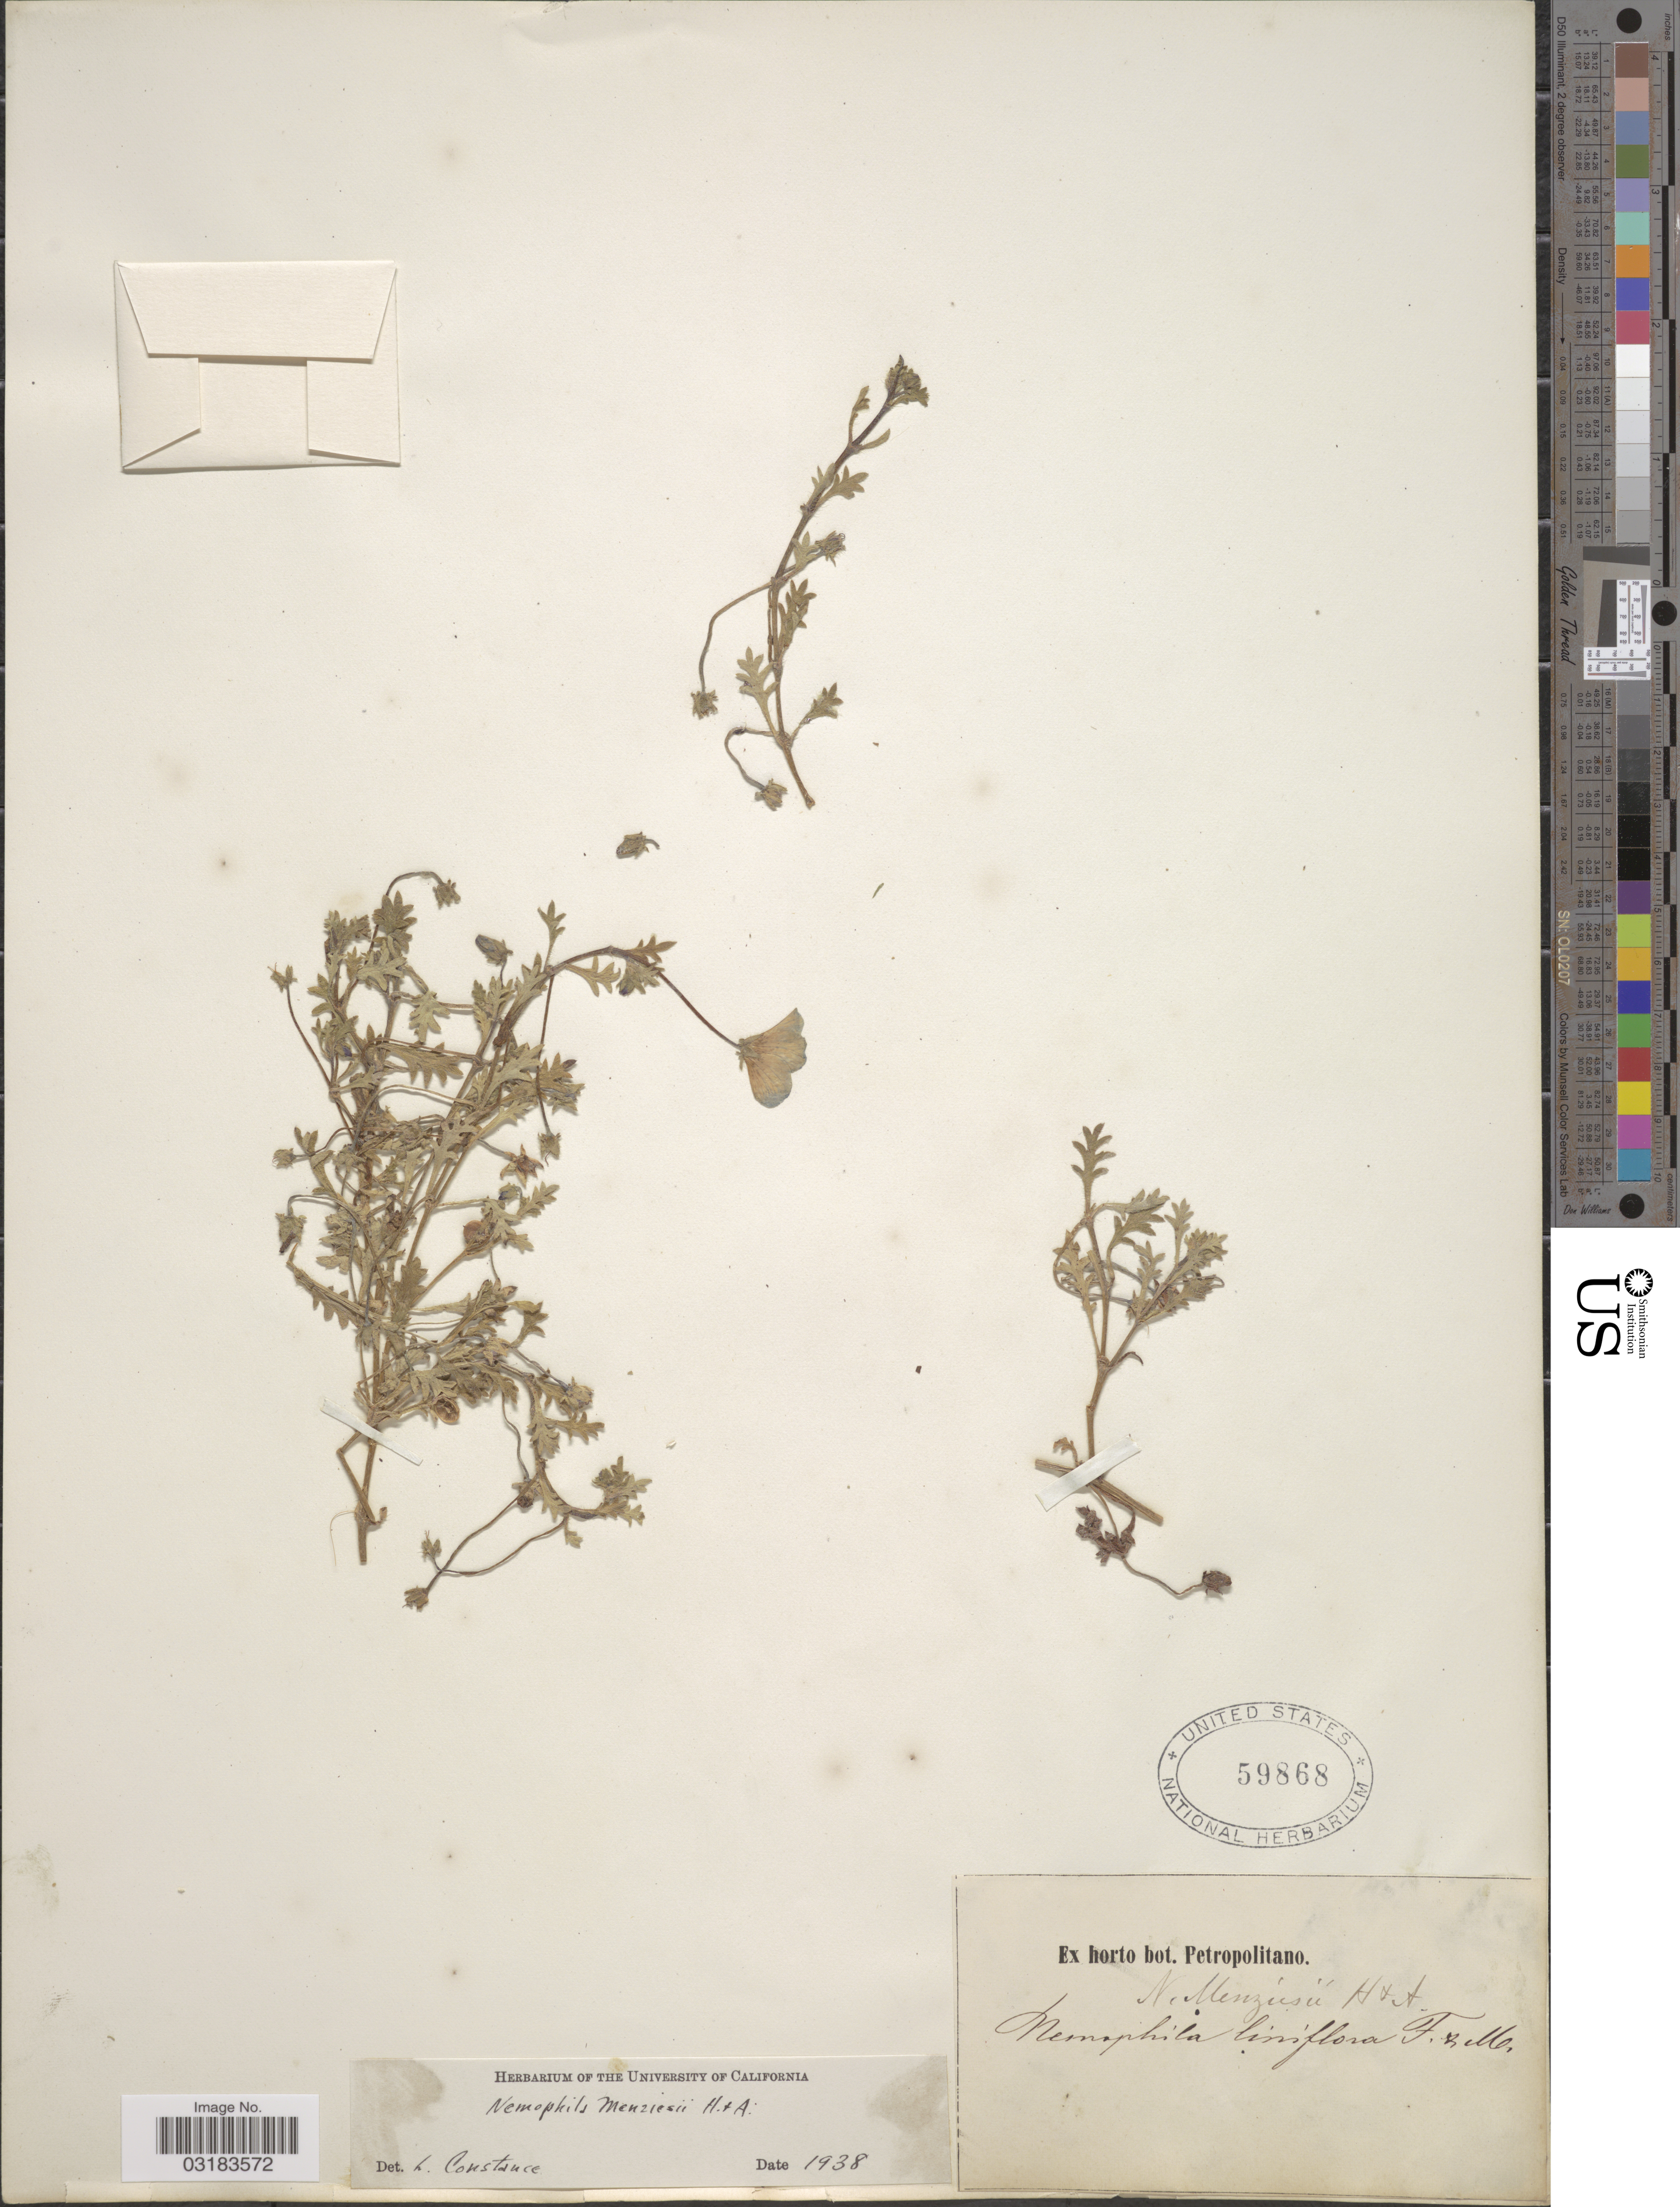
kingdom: Plantae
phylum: Tracheophyta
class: Magnoliopsida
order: Boraginales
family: Hydrophyllaceae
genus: Nemophila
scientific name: Nemophila menziesii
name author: Hook. & Arn.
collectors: ex Horto Bot. Petropolitano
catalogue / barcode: US 59868